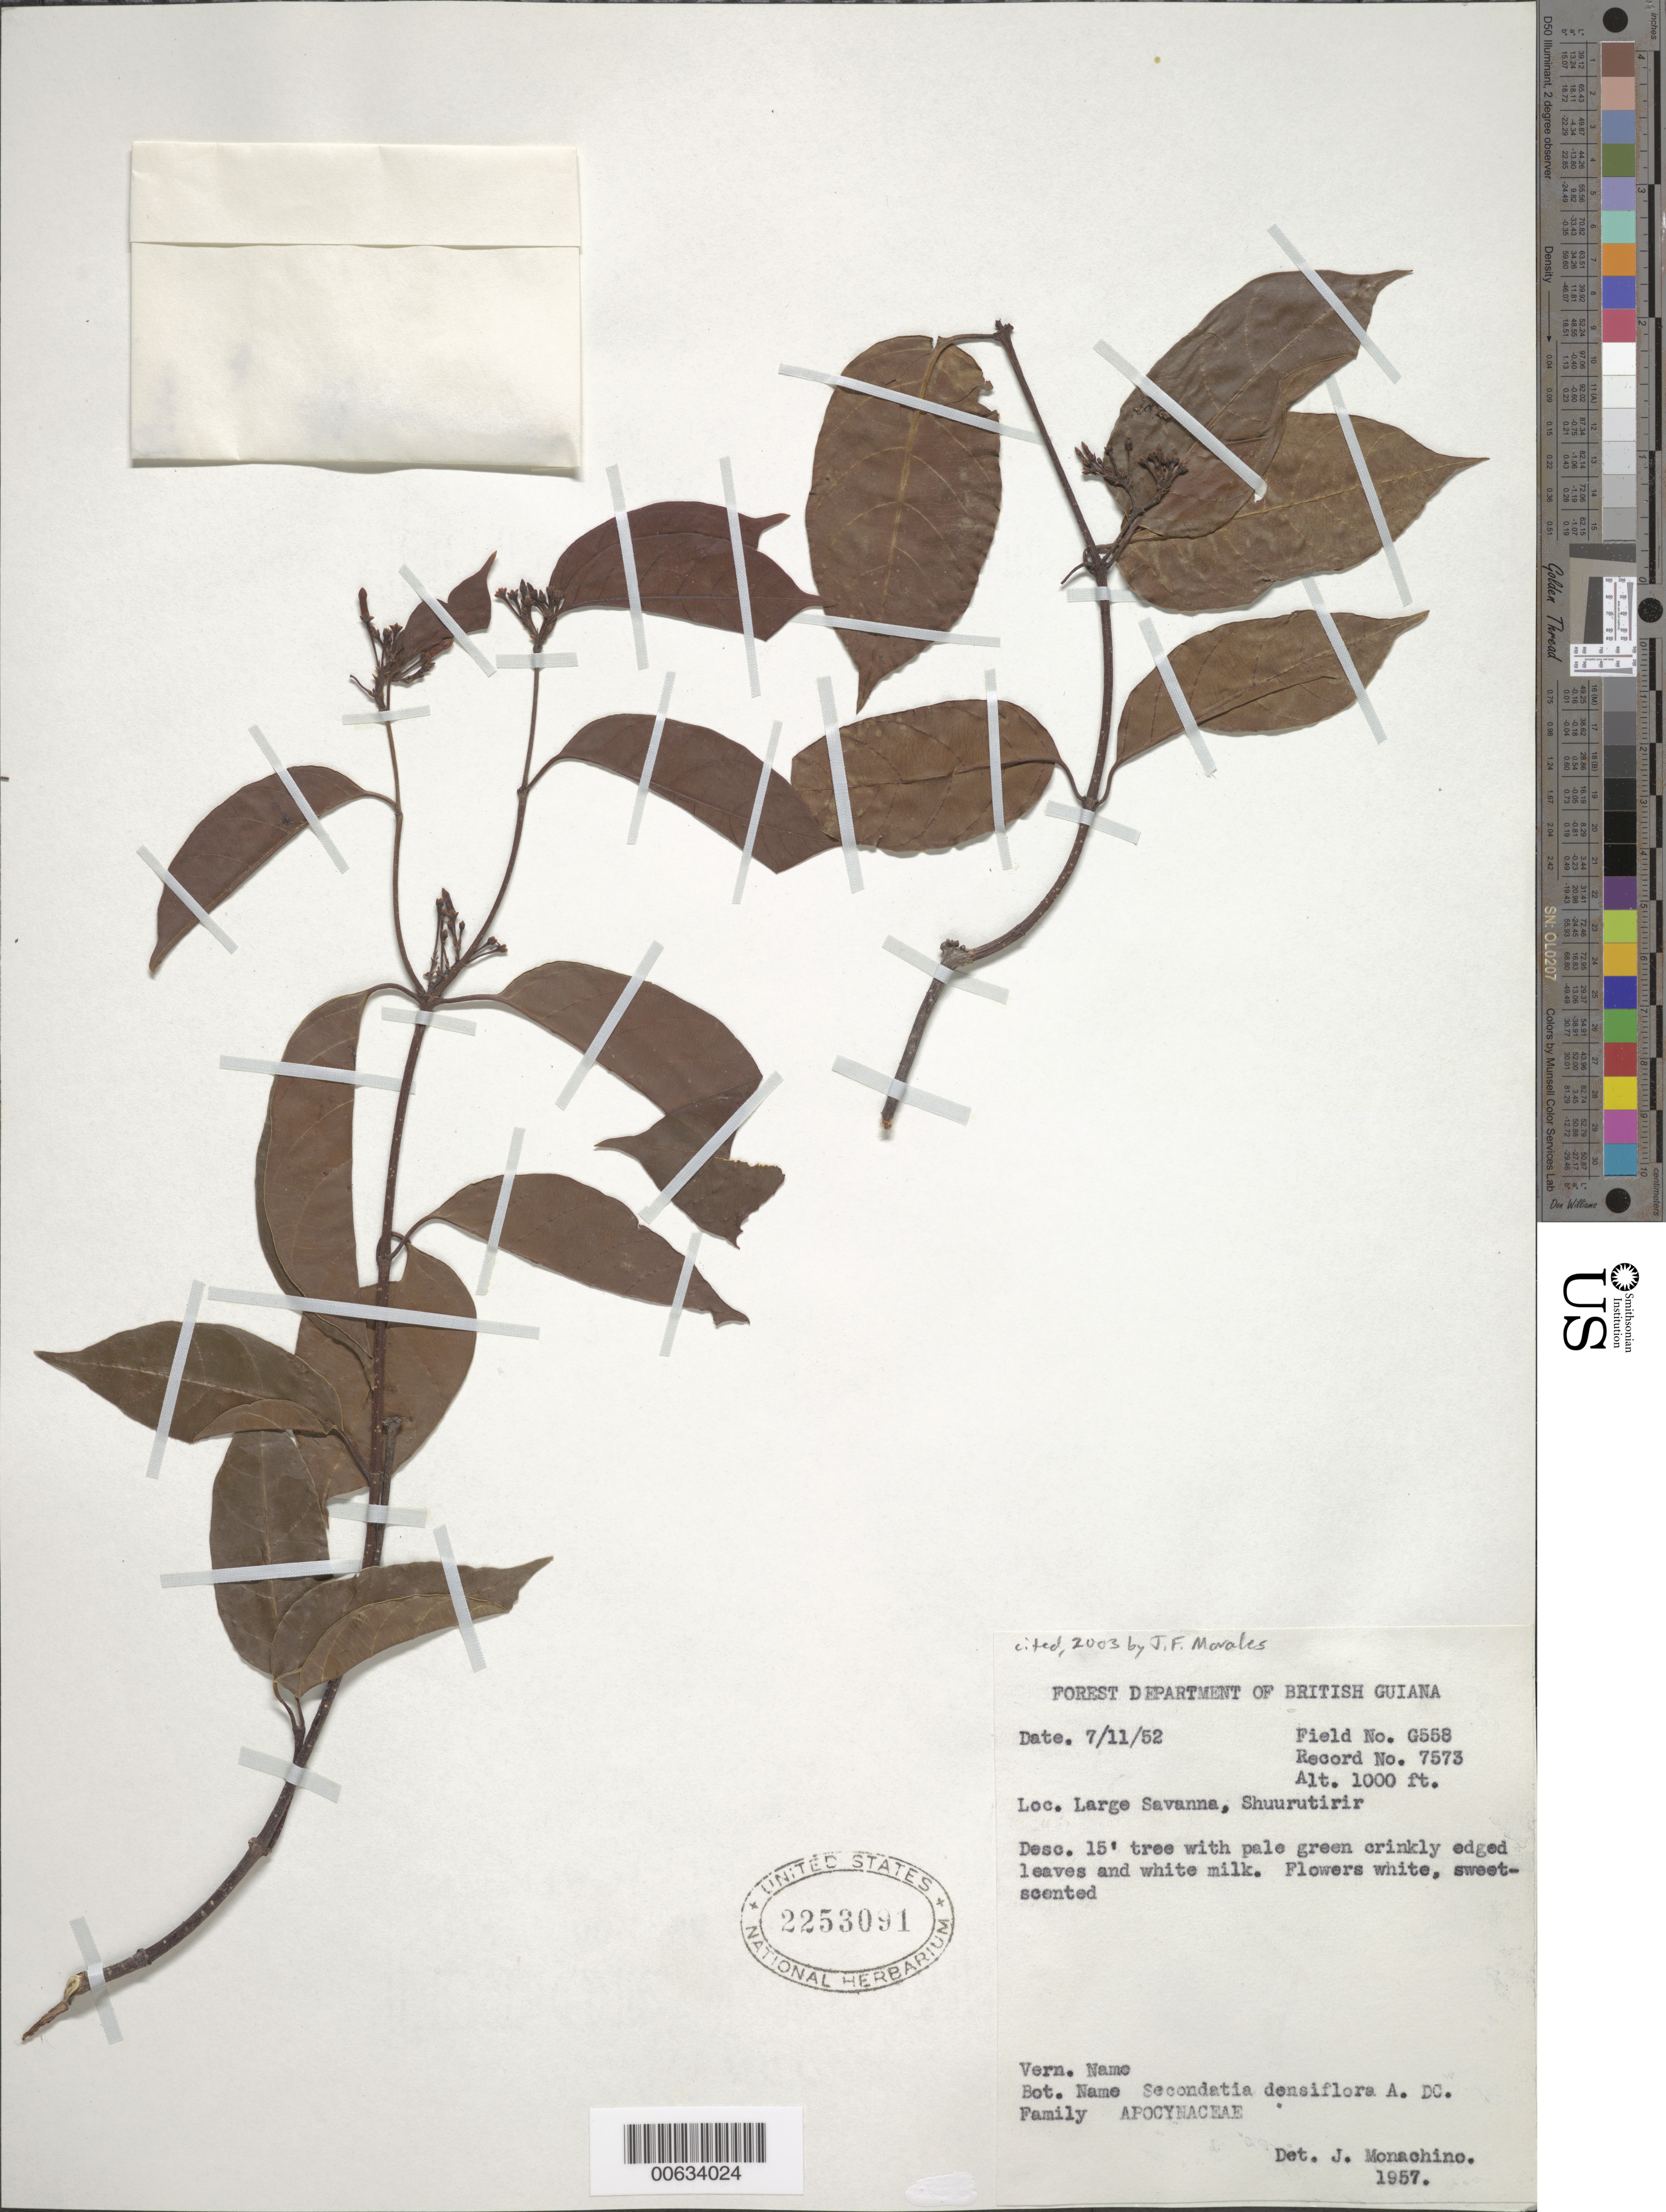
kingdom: Plantae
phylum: Tracheophyta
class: Magnoliopsida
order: Gentianales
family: Apocynaceae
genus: Secondatia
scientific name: Secondatia densiflora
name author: A. DC.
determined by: Monachino, J. V.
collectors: Forest Dept. B. G. & British Guiana Forestry Dept.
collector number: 7573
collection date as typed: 7-Nov-52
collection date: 1952-11-07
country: Guyana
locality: Shuurutieir Camp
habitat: Savanna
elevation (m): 300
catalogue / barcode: US 2253091